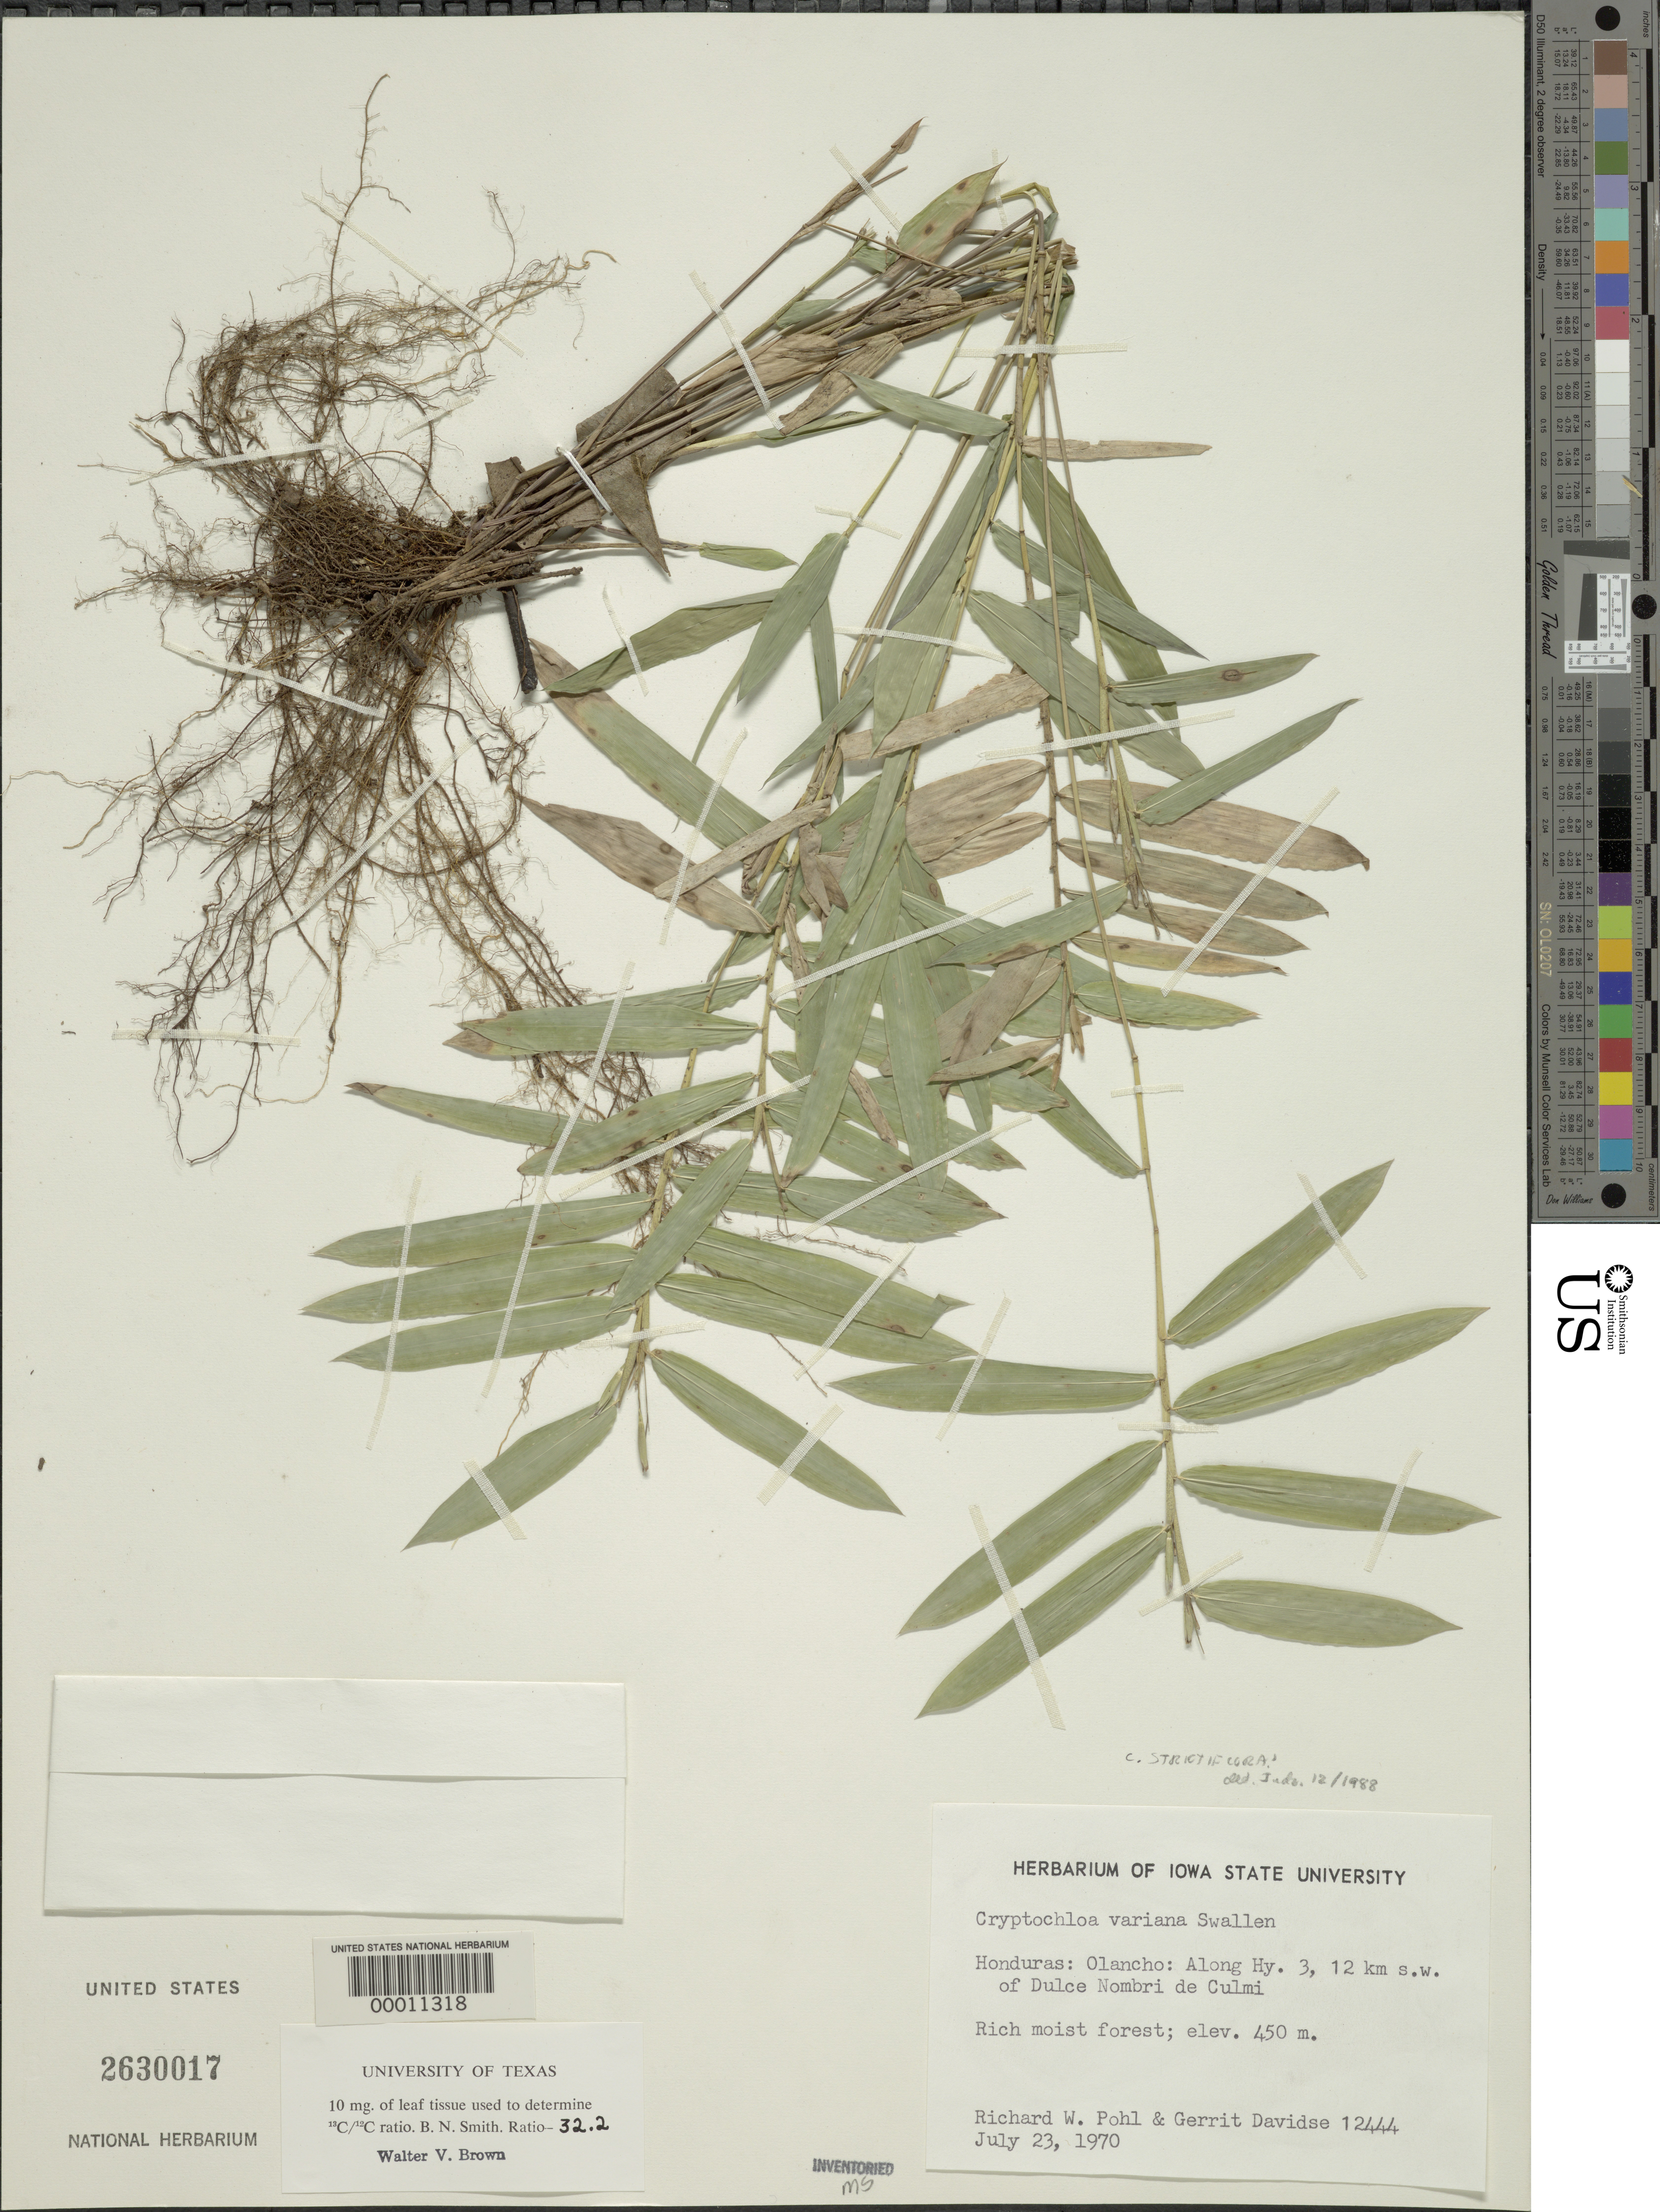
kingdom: Plantae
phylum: Tracheophyta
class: Liliopsida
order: Poales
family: Poaceae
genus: Cryptochloa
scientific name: Cryptochloa sp.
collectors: R. W. Pohl & G. Davidse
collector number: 12444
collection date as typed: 23 Jul 1970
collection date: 1970-07-23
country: Honduras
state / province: Olancho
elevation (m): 450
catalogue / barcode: US 2630017